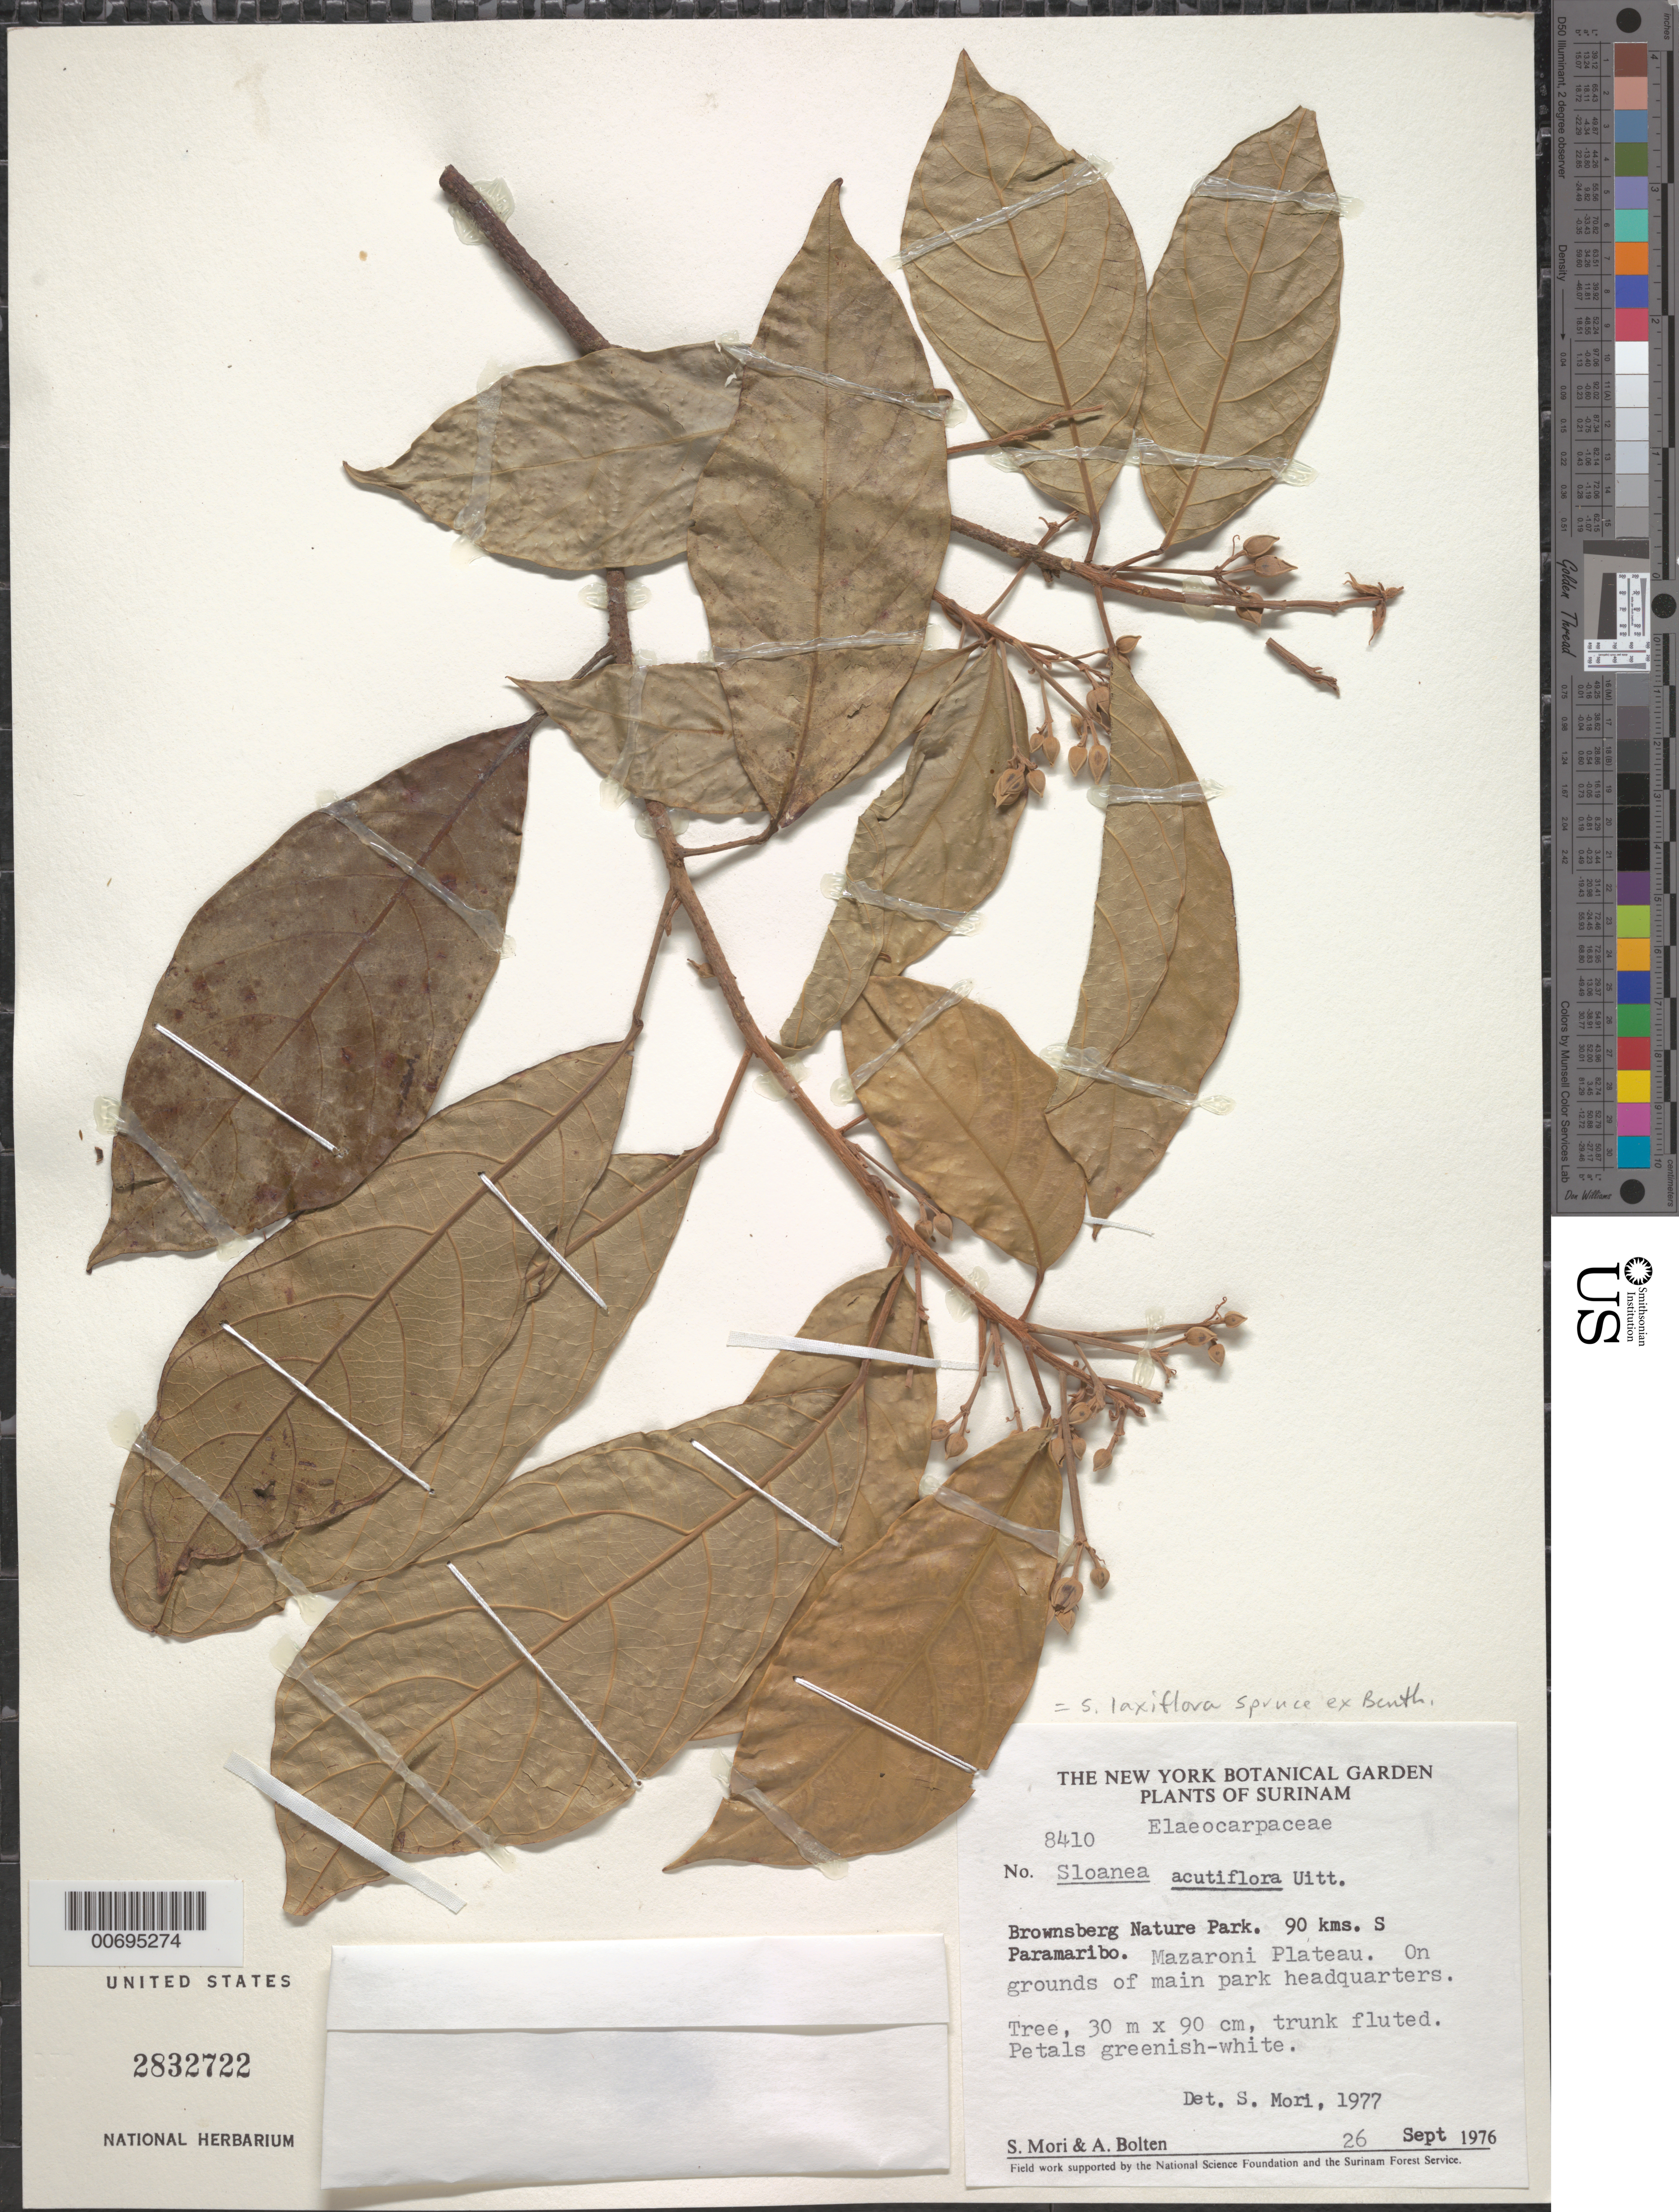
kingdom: Plantae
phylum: Tracheophyta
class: Magnoliopsida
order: Oxalidales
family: Elaeocarpaceae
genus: Sloanea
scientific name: Sloanea laxiflora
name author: Spruce ex Benth.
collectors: S. Mori & A. Bolten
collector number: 8410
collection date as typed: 26-Sep-76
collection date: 1976-09-26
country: Suriname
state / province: Brokopondo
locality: Brownsberg Nature Reserve, 90 km S of Paramraibo, Mazaroni Plateau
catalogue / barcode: US 2832722